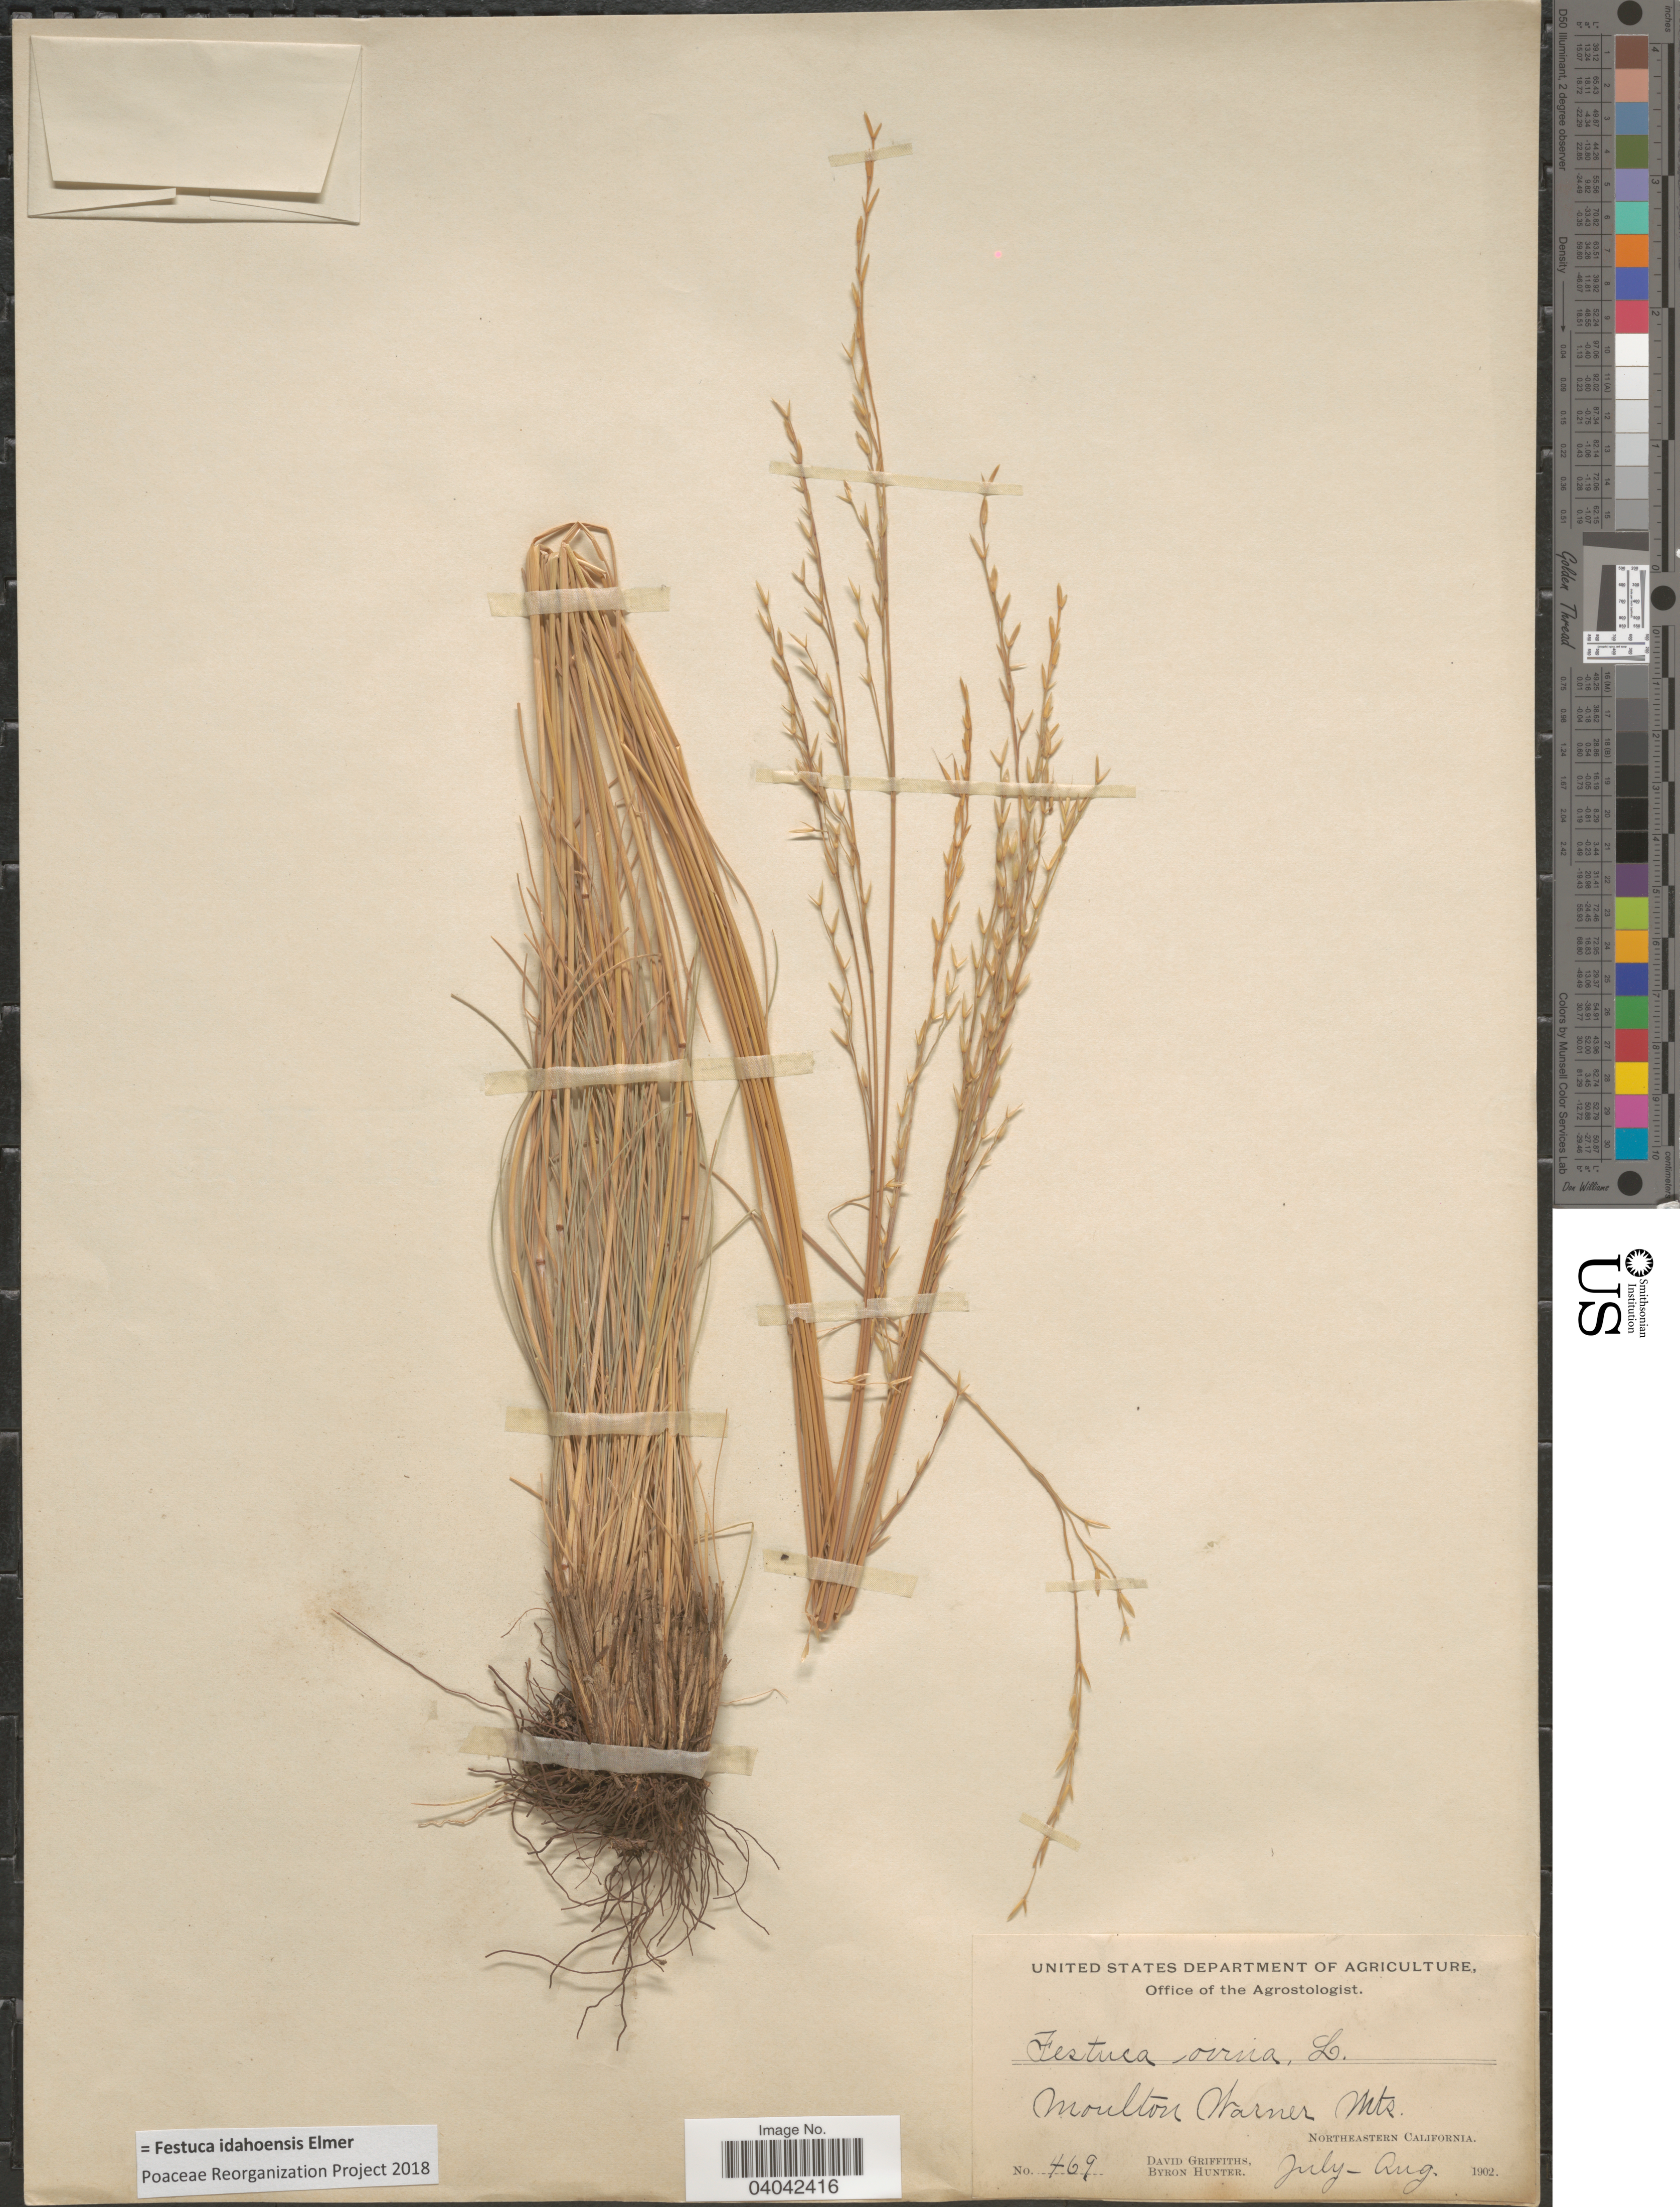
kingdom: Plantae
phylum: Tracheophyta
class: Liliopsida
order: Poales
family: Poaceae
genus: Festuca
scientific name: Festuca idahoensis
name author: Elmer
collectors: D. Griffiths & B. Hunter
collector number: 469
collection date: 1902-07/1902-08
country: United States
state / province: California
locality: Moulton Warner Mts. Northeastern California.